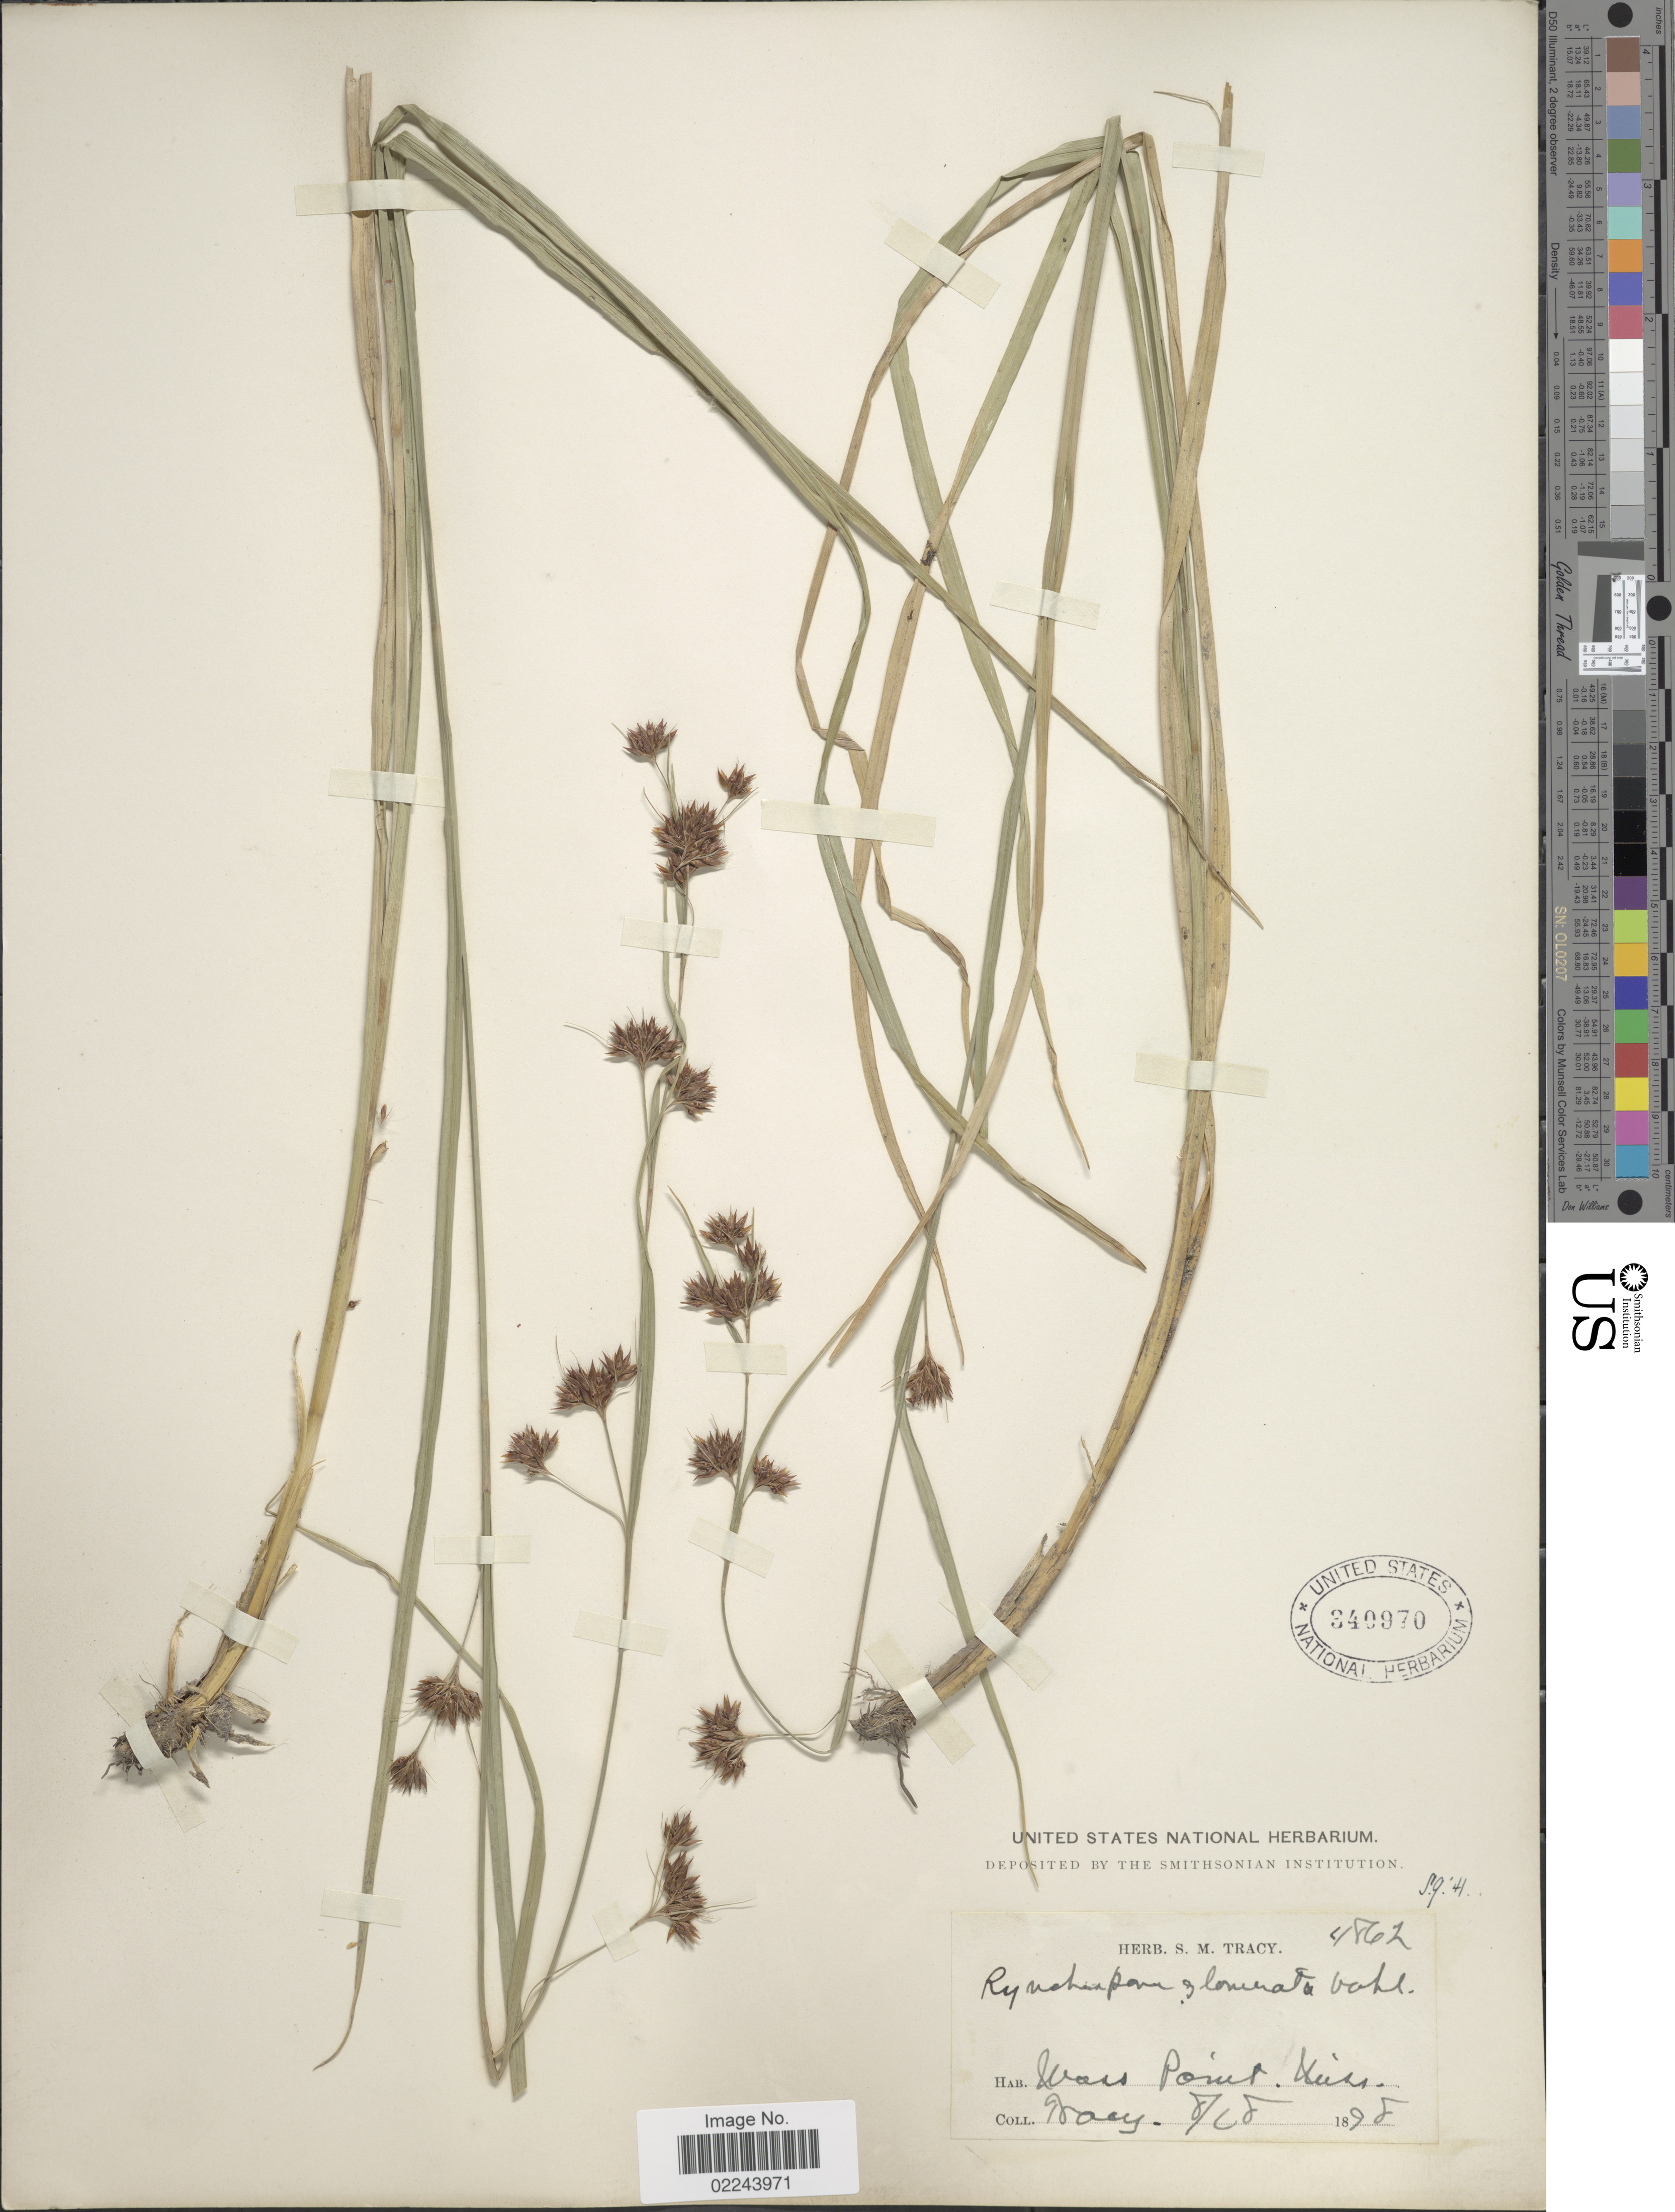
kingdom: Plantae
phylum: Tracheophyta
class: Liliopsida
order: Poales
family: Cyperaceae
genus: Rhynchospora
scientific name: Rhynchospora glomerata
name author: (L.) Vahl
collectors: S. M. Tracy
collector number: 4862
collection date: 1898-08-28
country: United States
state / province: Mississippi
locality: Moss Point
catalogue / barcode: US 340970